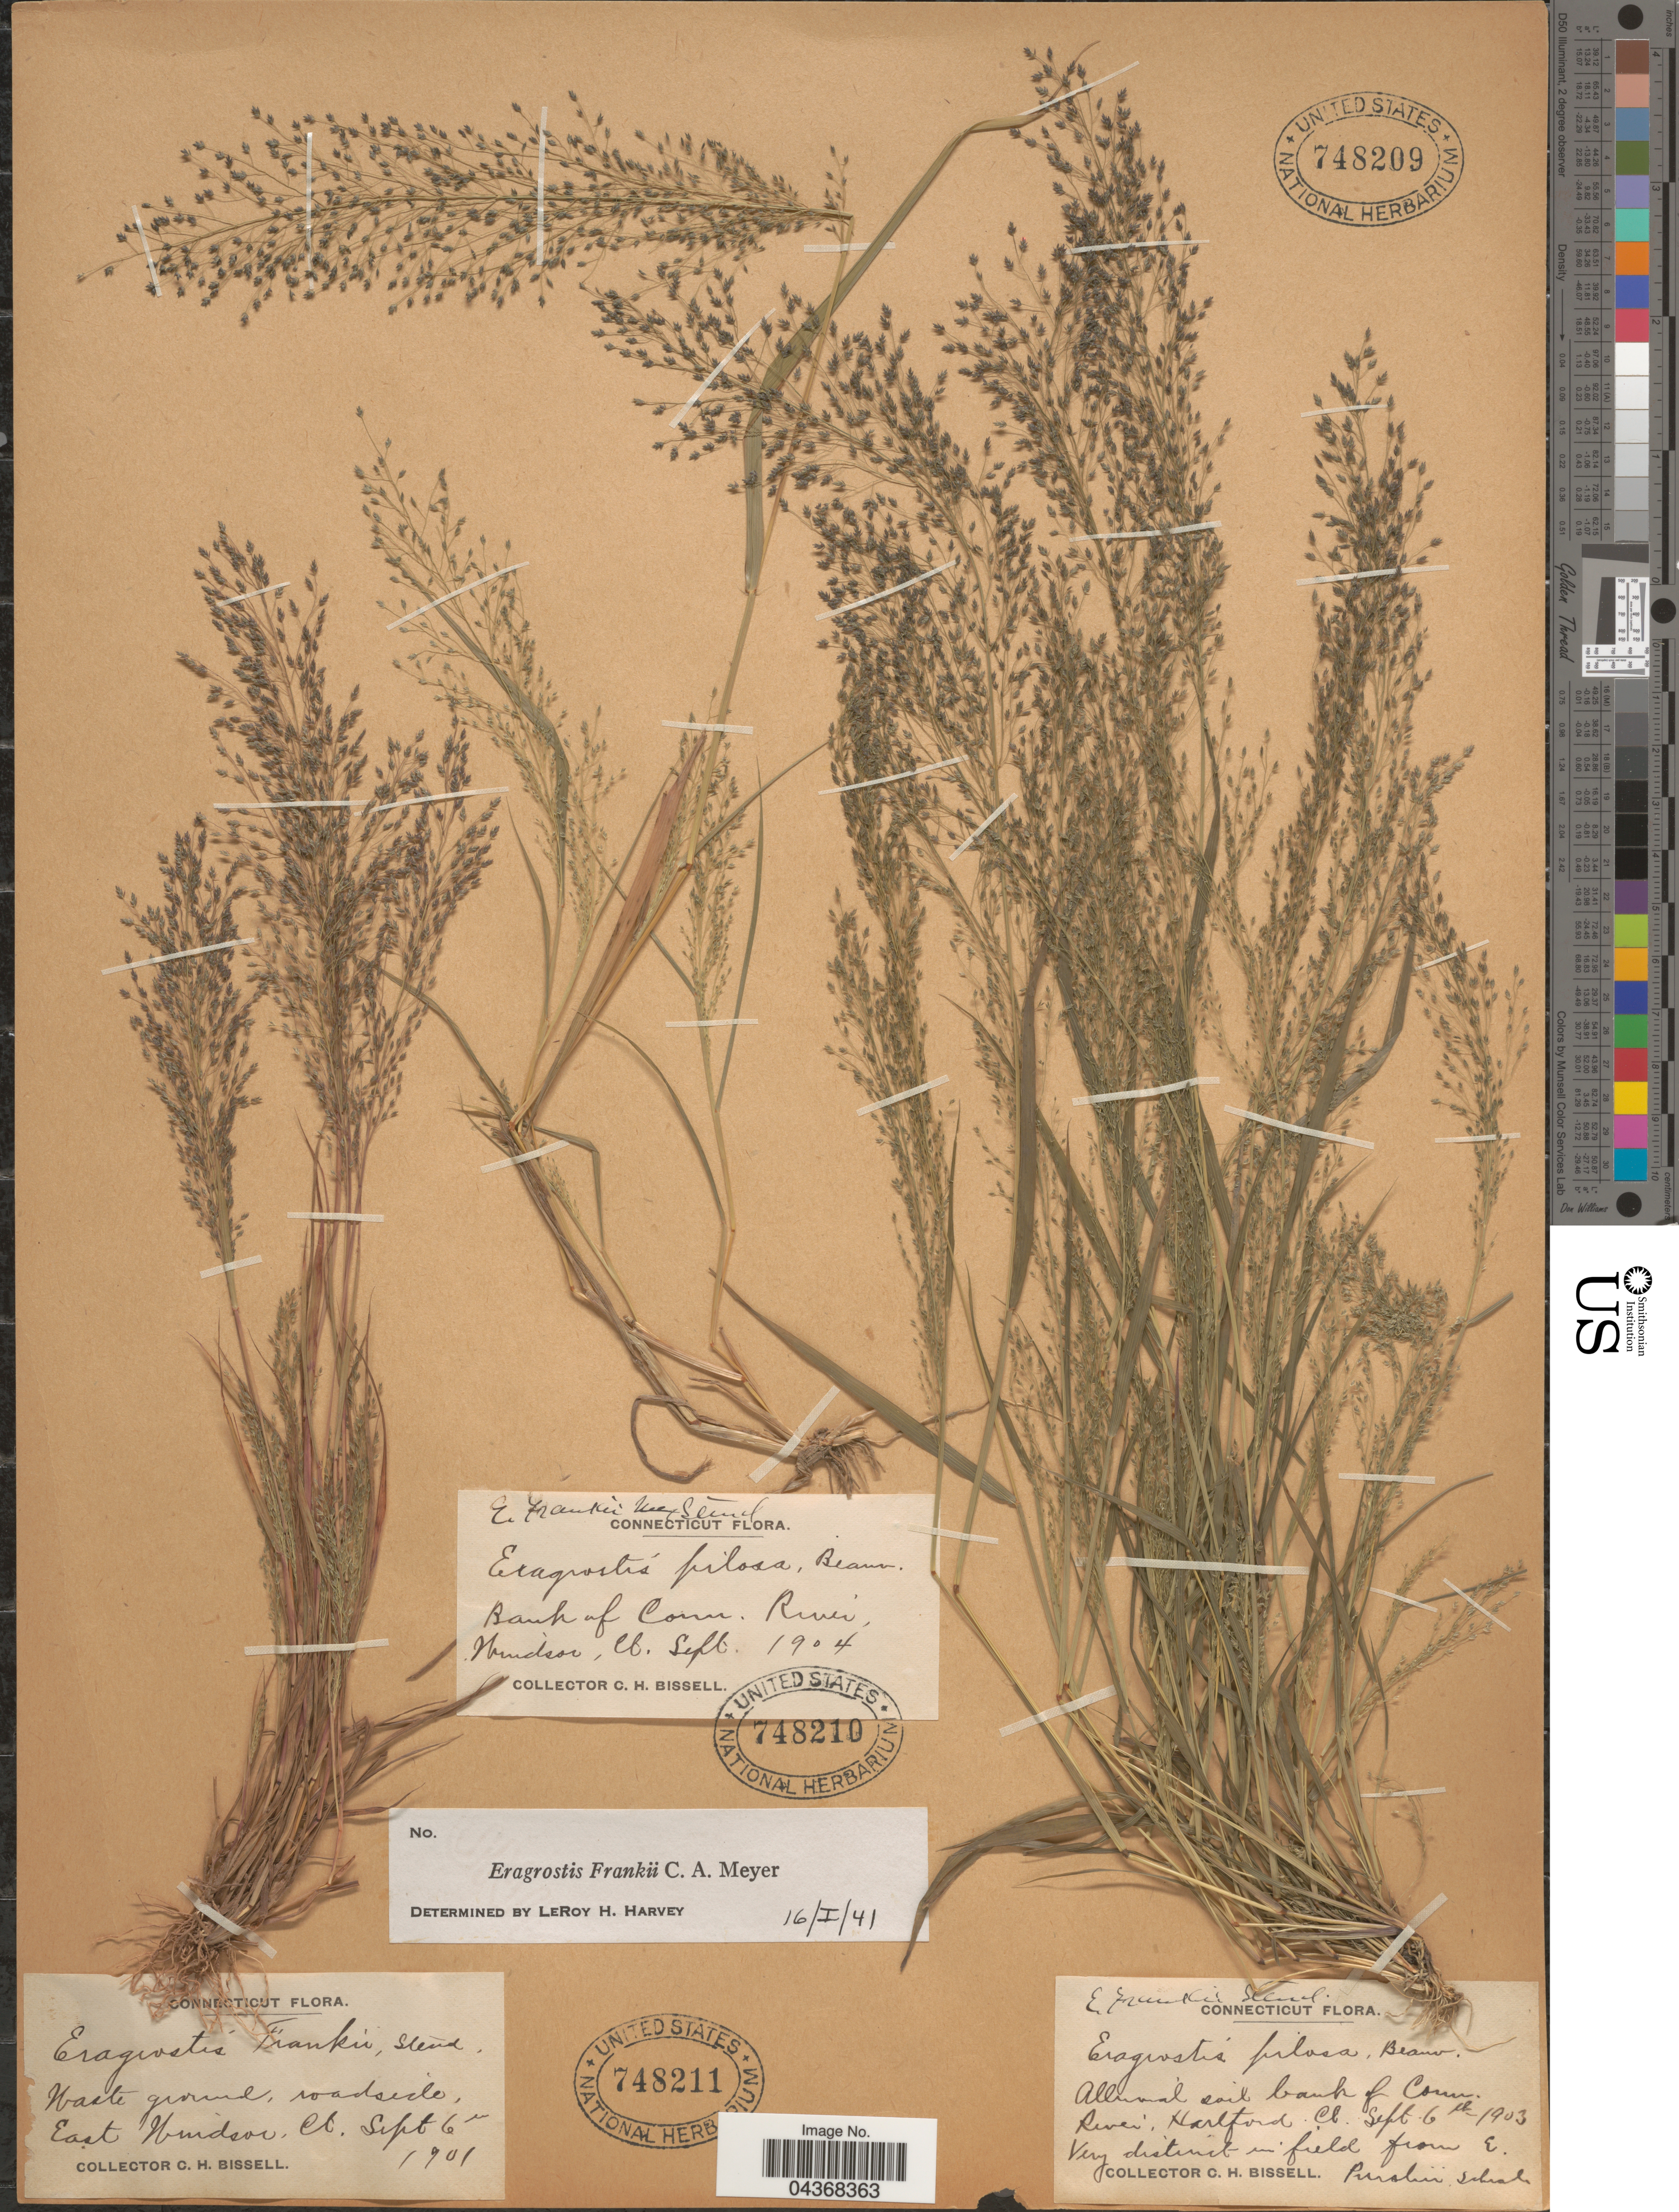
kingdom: Plantae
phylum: Tracheophyta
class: Liliopsida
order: Poales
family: Poaceae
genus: Eragrostis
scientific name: Eragrostis frankii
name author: C.A. Mey. ex Steud.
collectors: C. Bissell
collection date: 1904-09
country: United States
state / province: Connecticut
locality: Banks of Conn. River, Windsor.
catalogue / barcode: US 748210-2